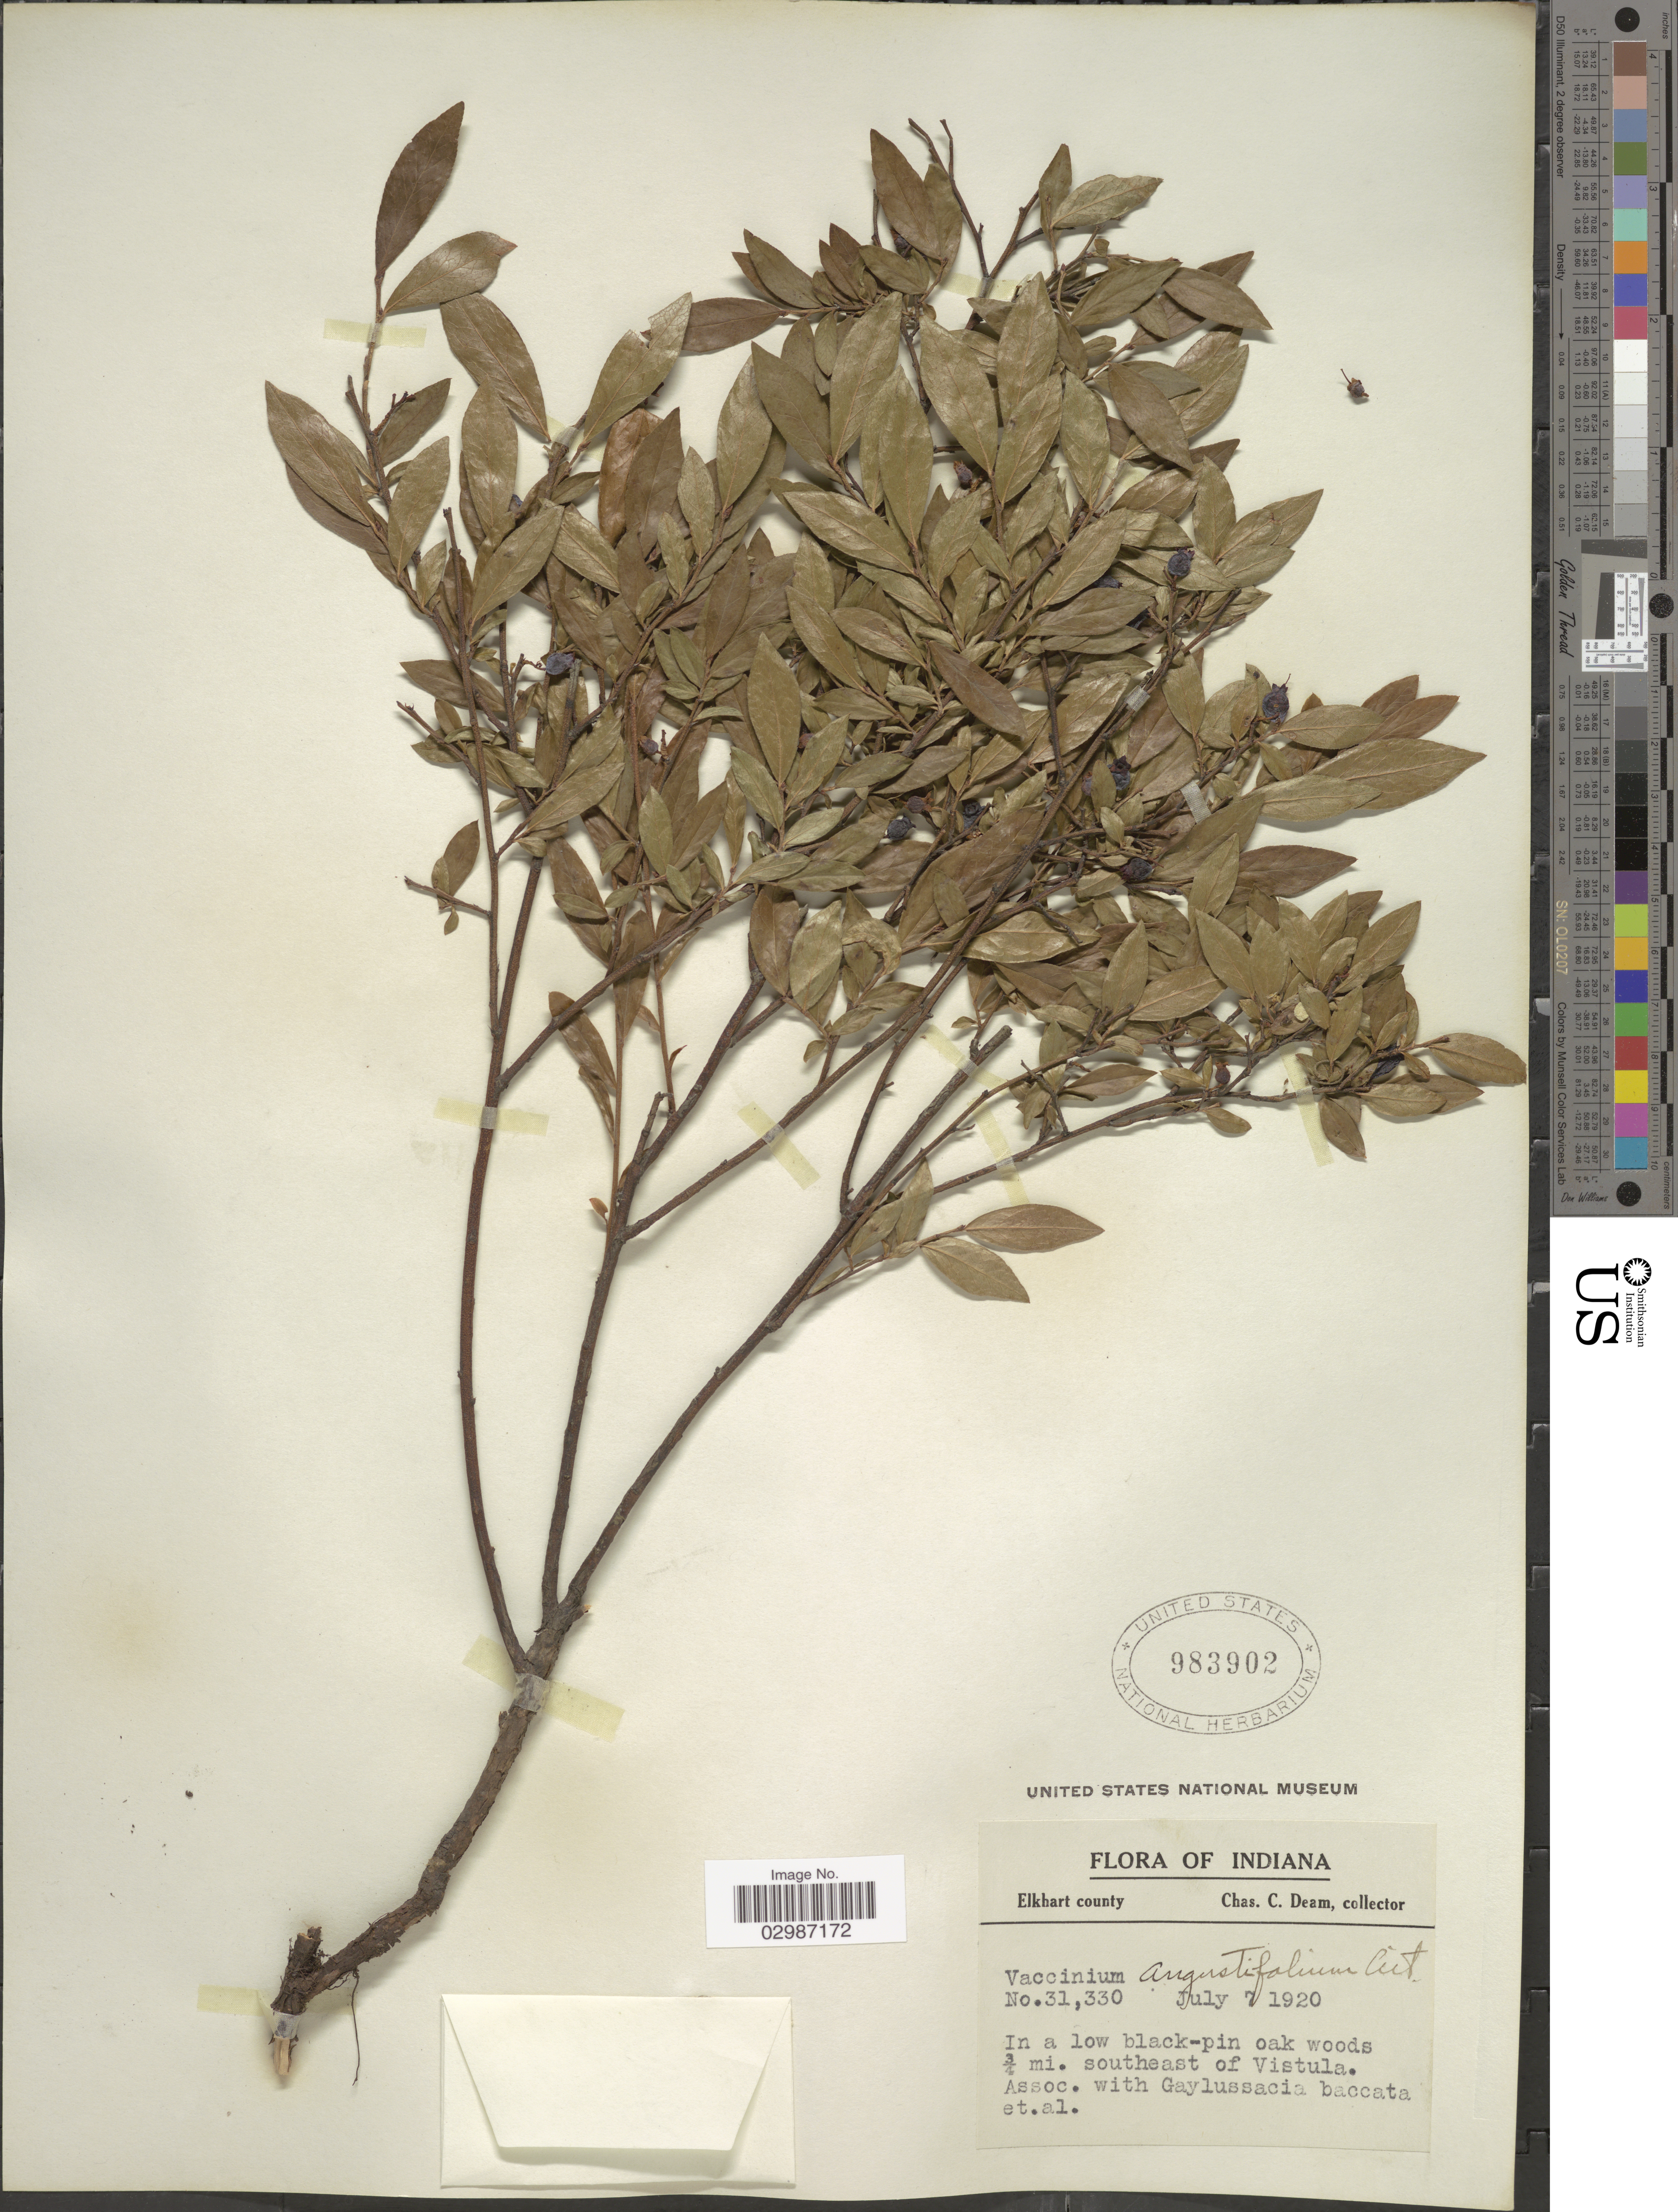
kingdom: Plantae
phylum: Tracheophyta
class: Magnoliopsida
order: Ericales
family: Ericaceae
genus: Vaccinium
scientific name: Vaccinium angustifolium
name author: Aiton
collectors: C. C. Deam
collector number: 31330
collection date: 1920-07-07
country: United States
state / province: Indiana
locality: Elkhart county. In a low black-pin oak woods 3/4 mi. southeast of Vistula.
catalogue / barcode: US 983902